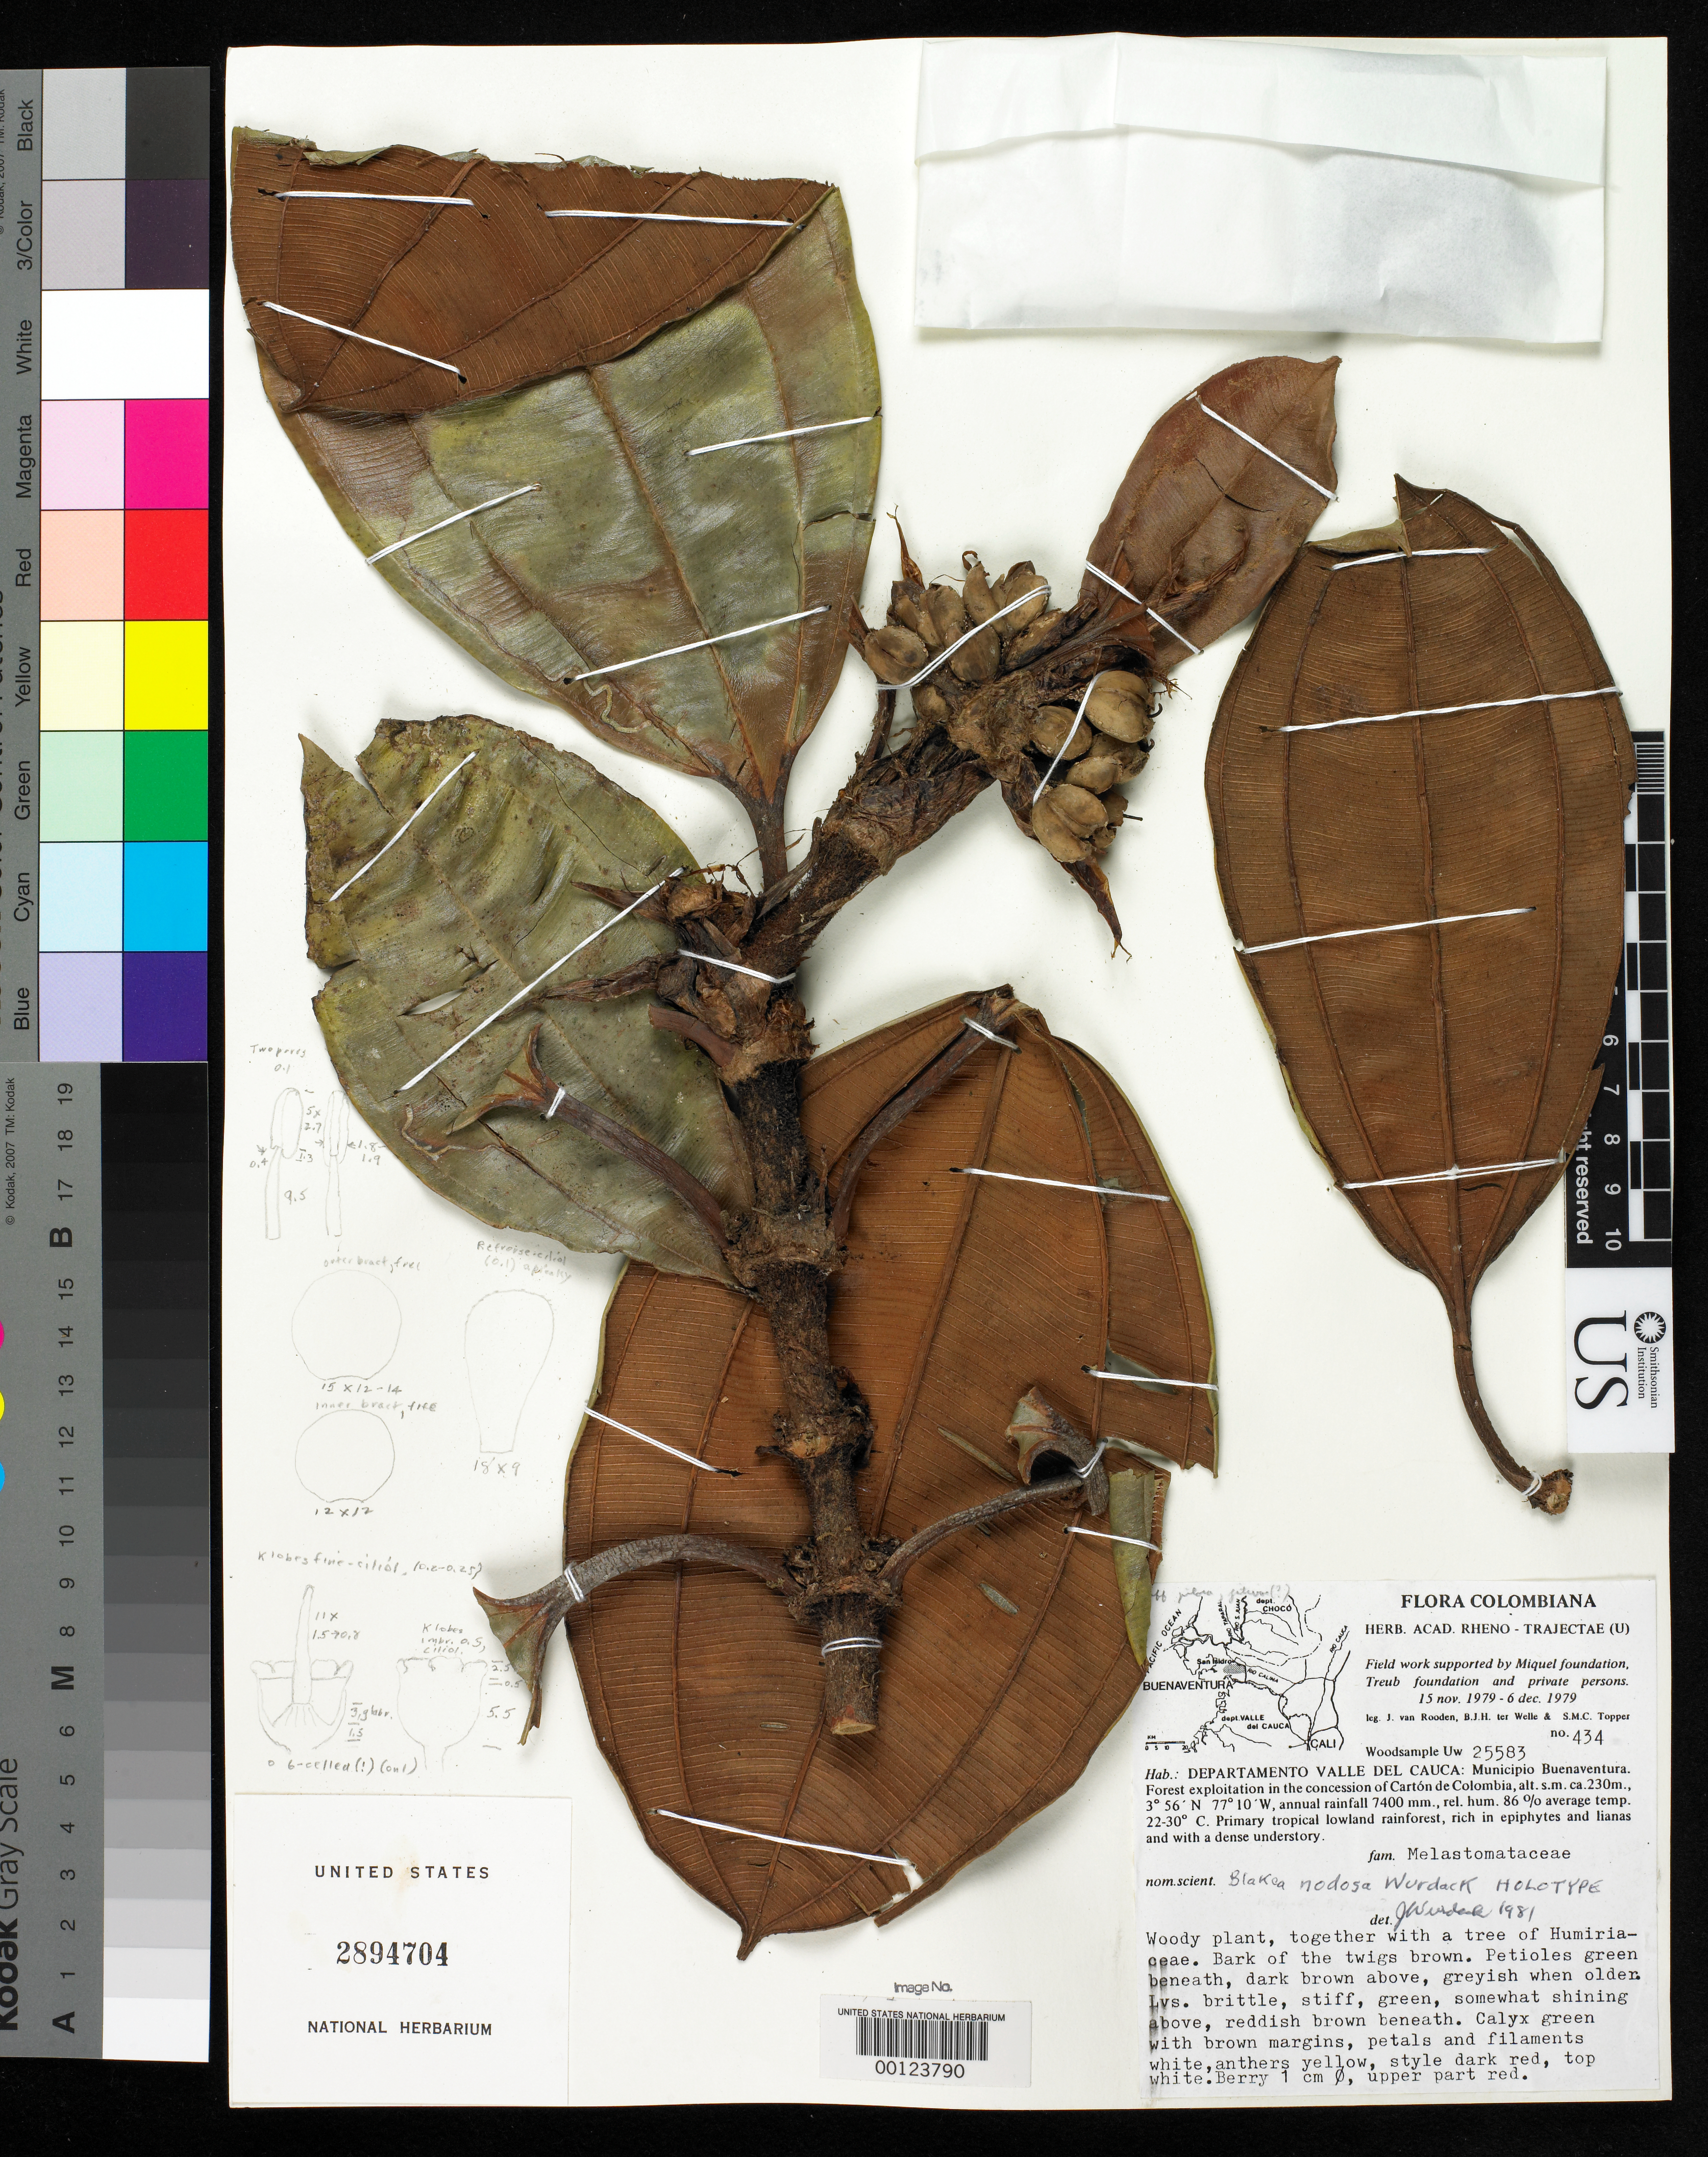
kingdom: Plantae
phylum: Tracheophyta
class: Magnoliopsida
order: Myrtales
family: Melastomataceae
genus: Blakea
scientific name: Blakea nodosa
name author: Wurdack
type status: Holotype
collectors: J. Van Rooden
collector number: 434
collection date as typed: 15 Nov 1979 to 06 Dec 1979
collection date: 1979-11-15/1979-12-06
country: Colombia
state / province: Cauca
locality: Carton de Concession, Buena Ventura.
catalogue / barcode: US 2894704